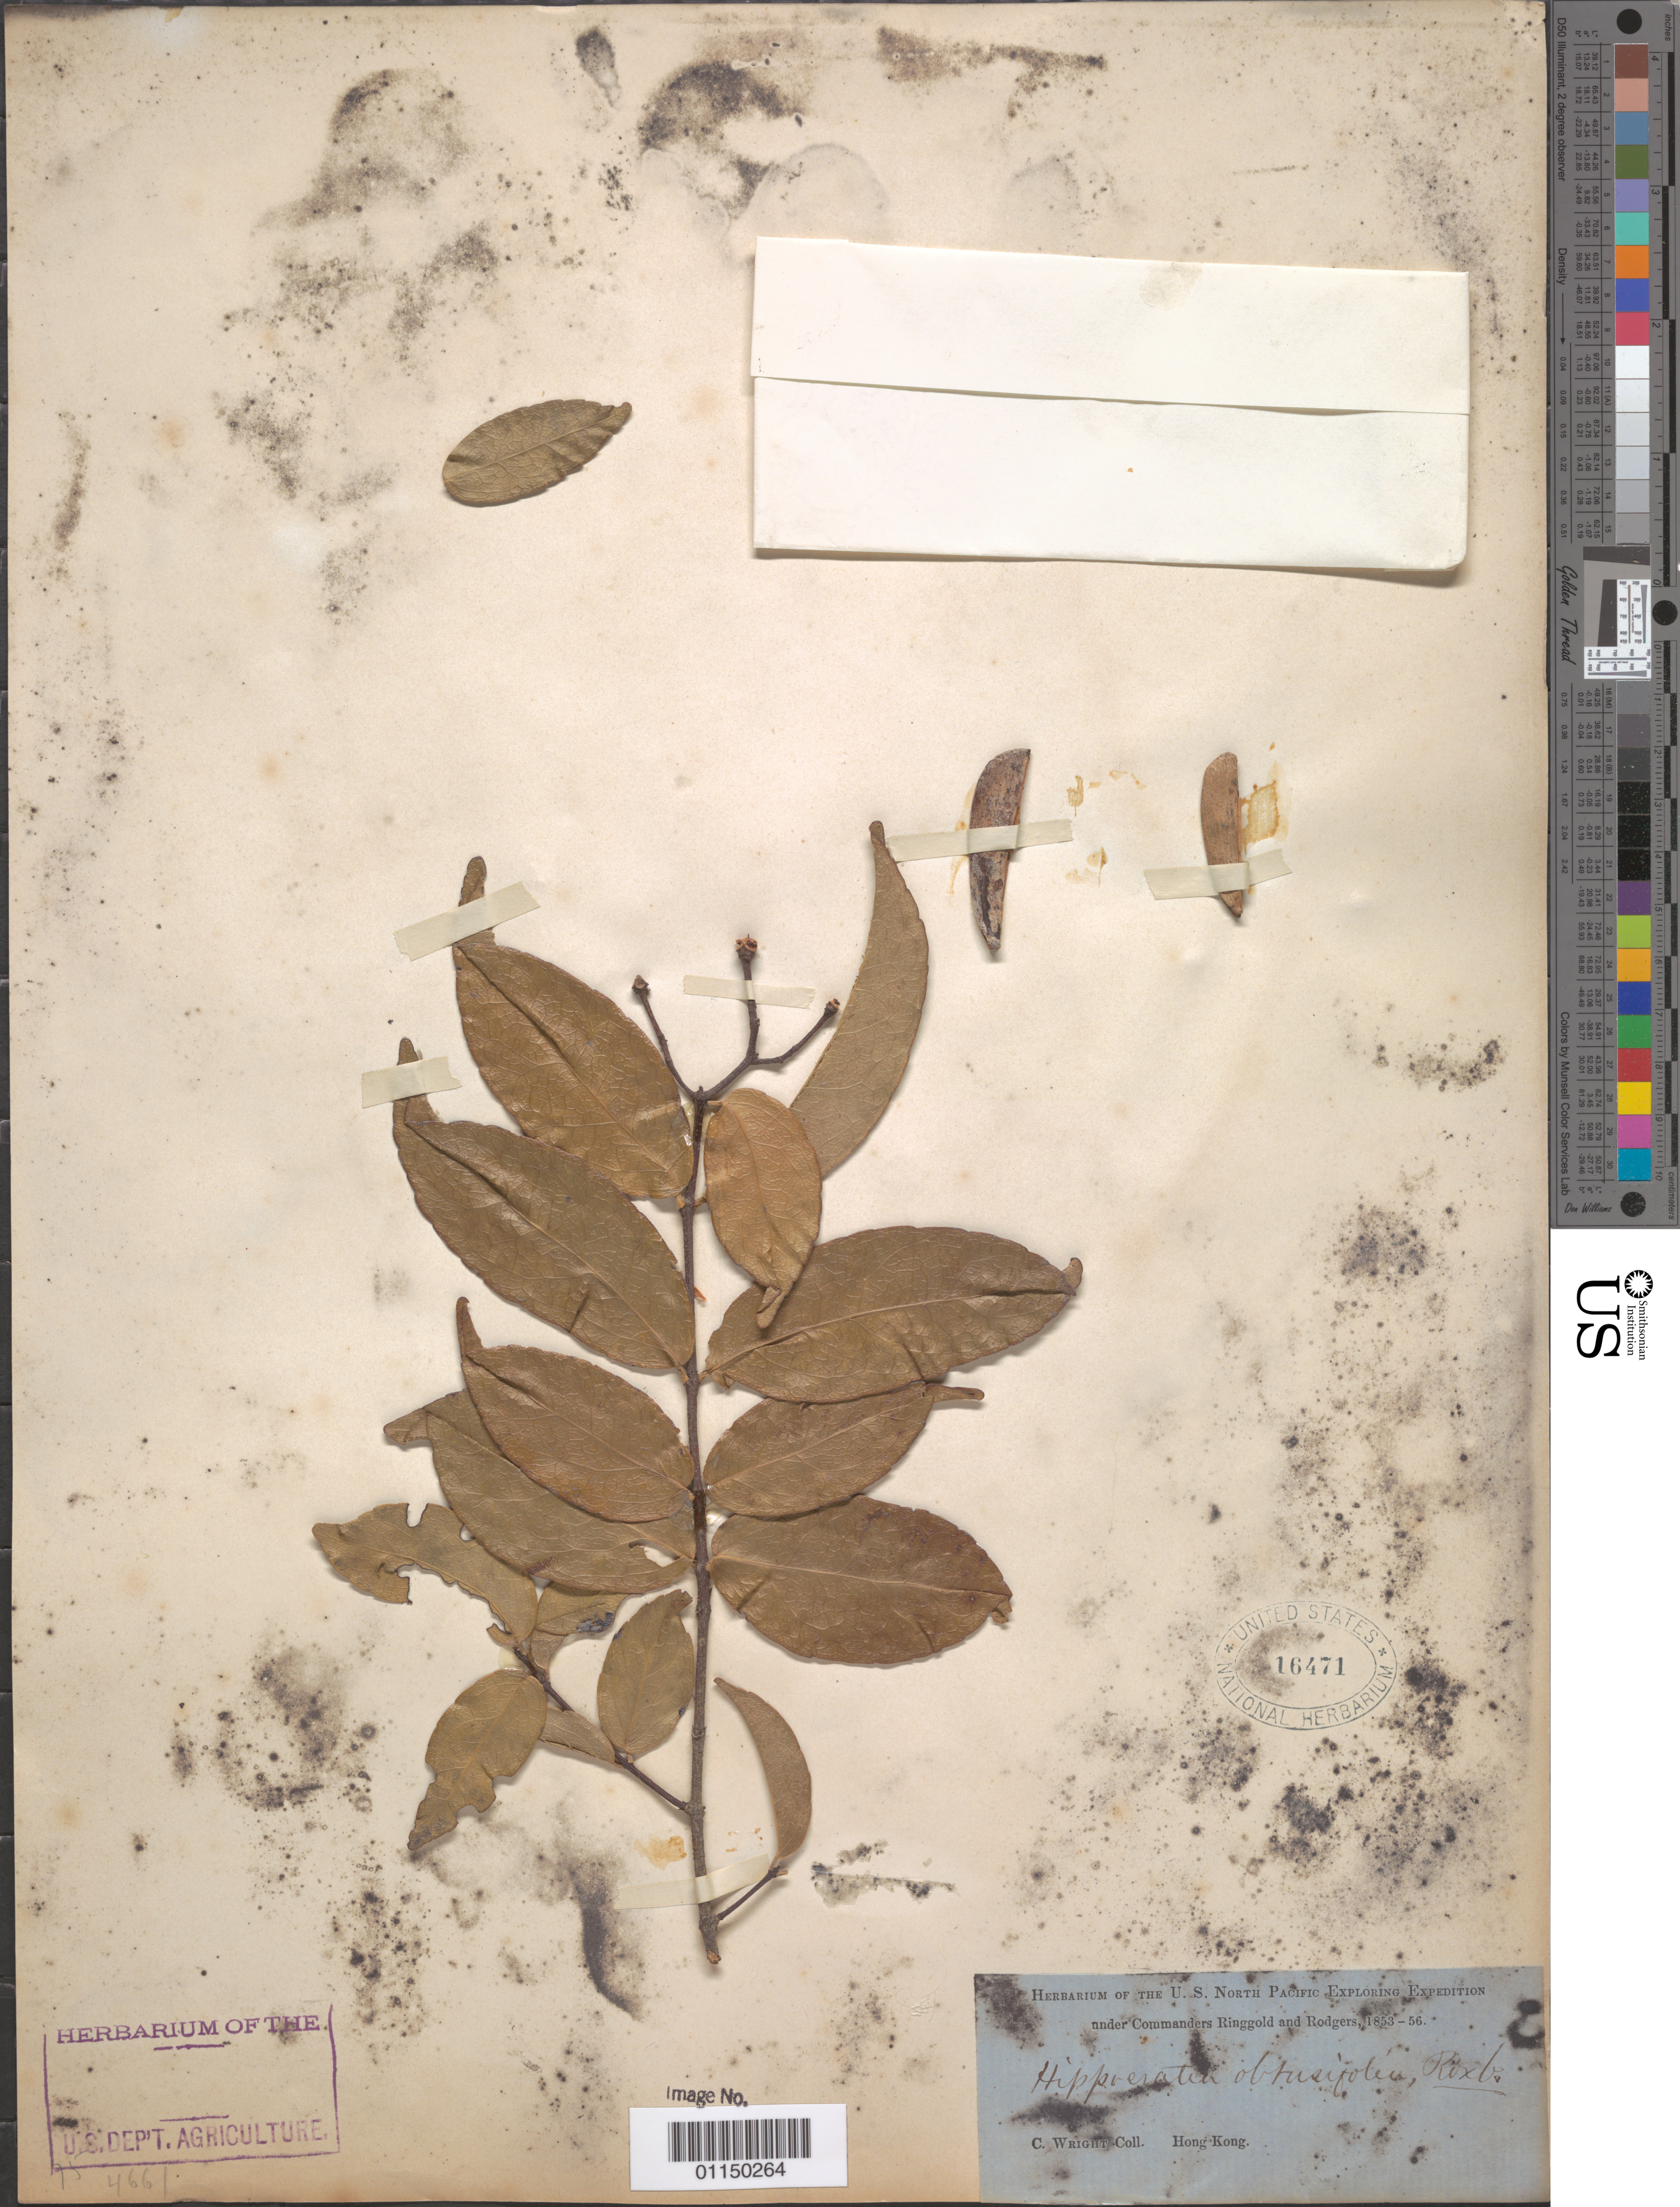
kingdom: Plantae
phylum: Tracheophyta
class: Magnoliopsida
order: Celastrales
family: Celastraceae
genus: Hippocratea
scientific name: Hippocratea obtusifolia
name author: Merr.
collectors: C. Wright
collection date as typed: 1853 to -- -- 1856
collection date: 1853/1856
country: China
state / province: Hong Kong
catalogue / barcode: US 16471